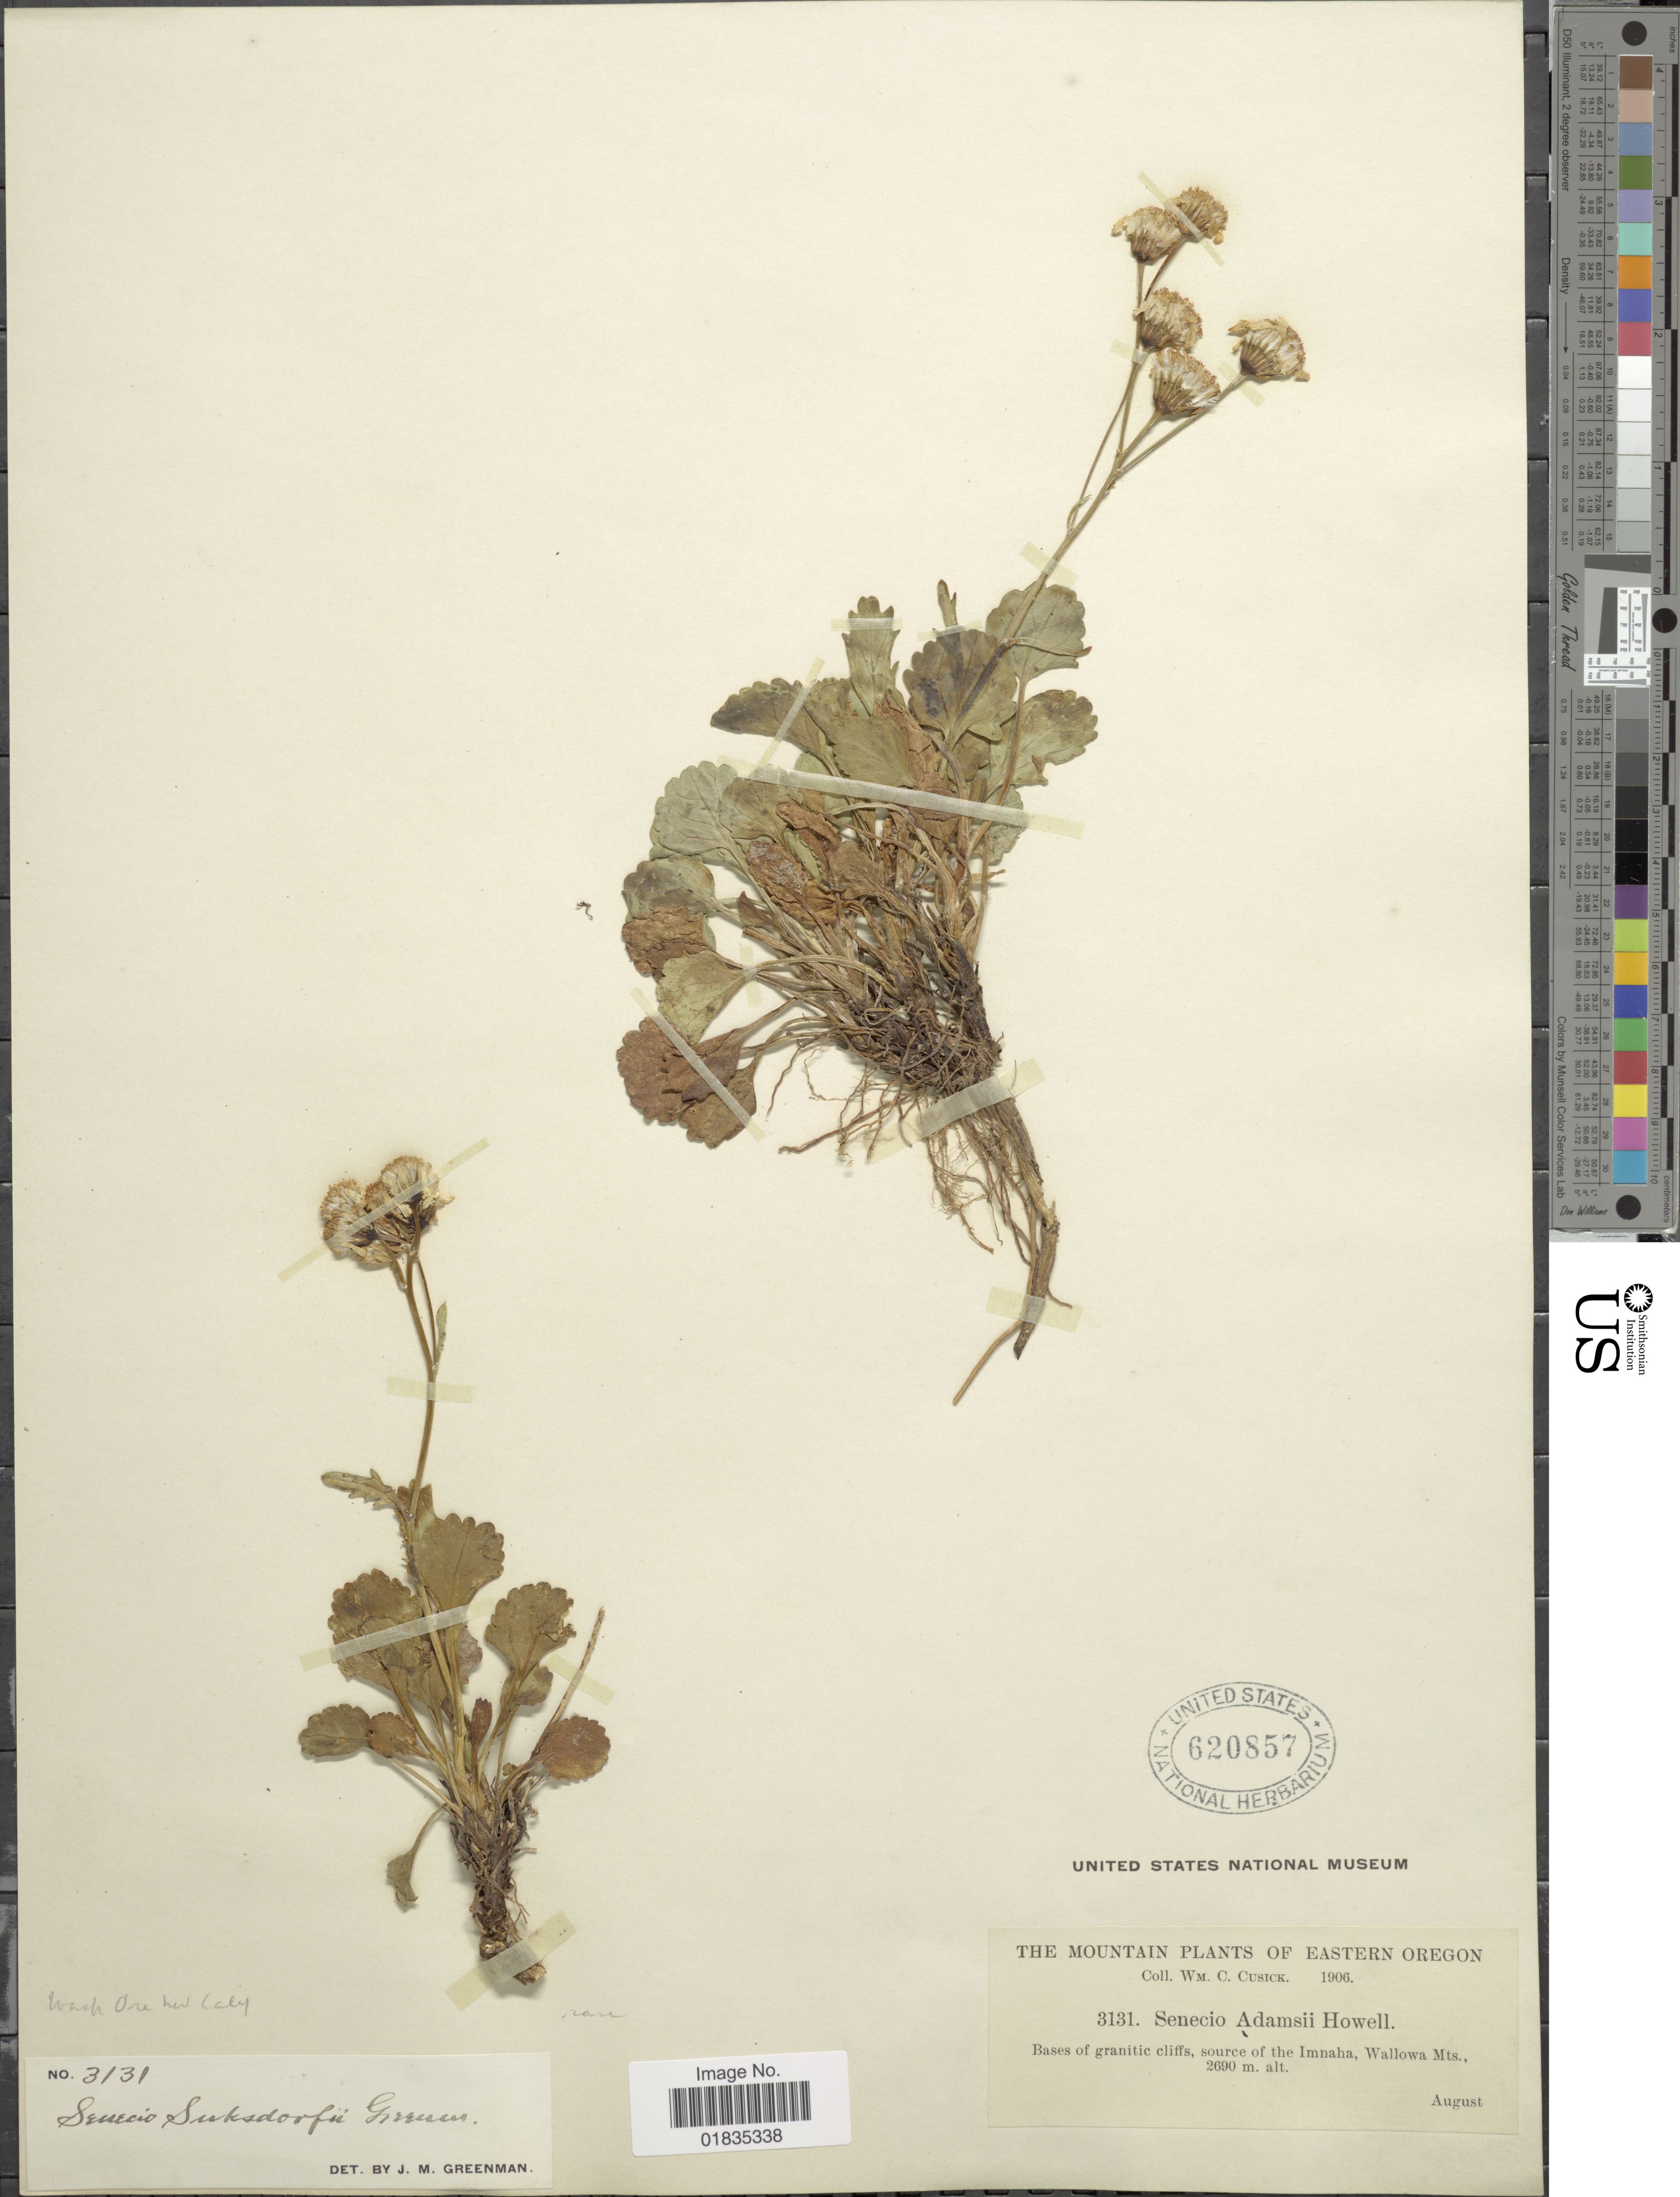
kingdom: Plantae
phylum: Tracheophyta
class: Magnoliopsida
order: Asterales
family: Asteraceae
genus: Senecio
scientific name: Senecio suksdorfii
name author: Greenm.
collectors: W. C. Cusick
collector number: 3131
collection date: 1906-08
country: United States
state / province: Oregon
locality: Eastern Oregon, bases of granitic cliffs, sourceof the Imnaha, Wallowa Mts.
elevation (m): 2690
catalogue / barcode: US 620857